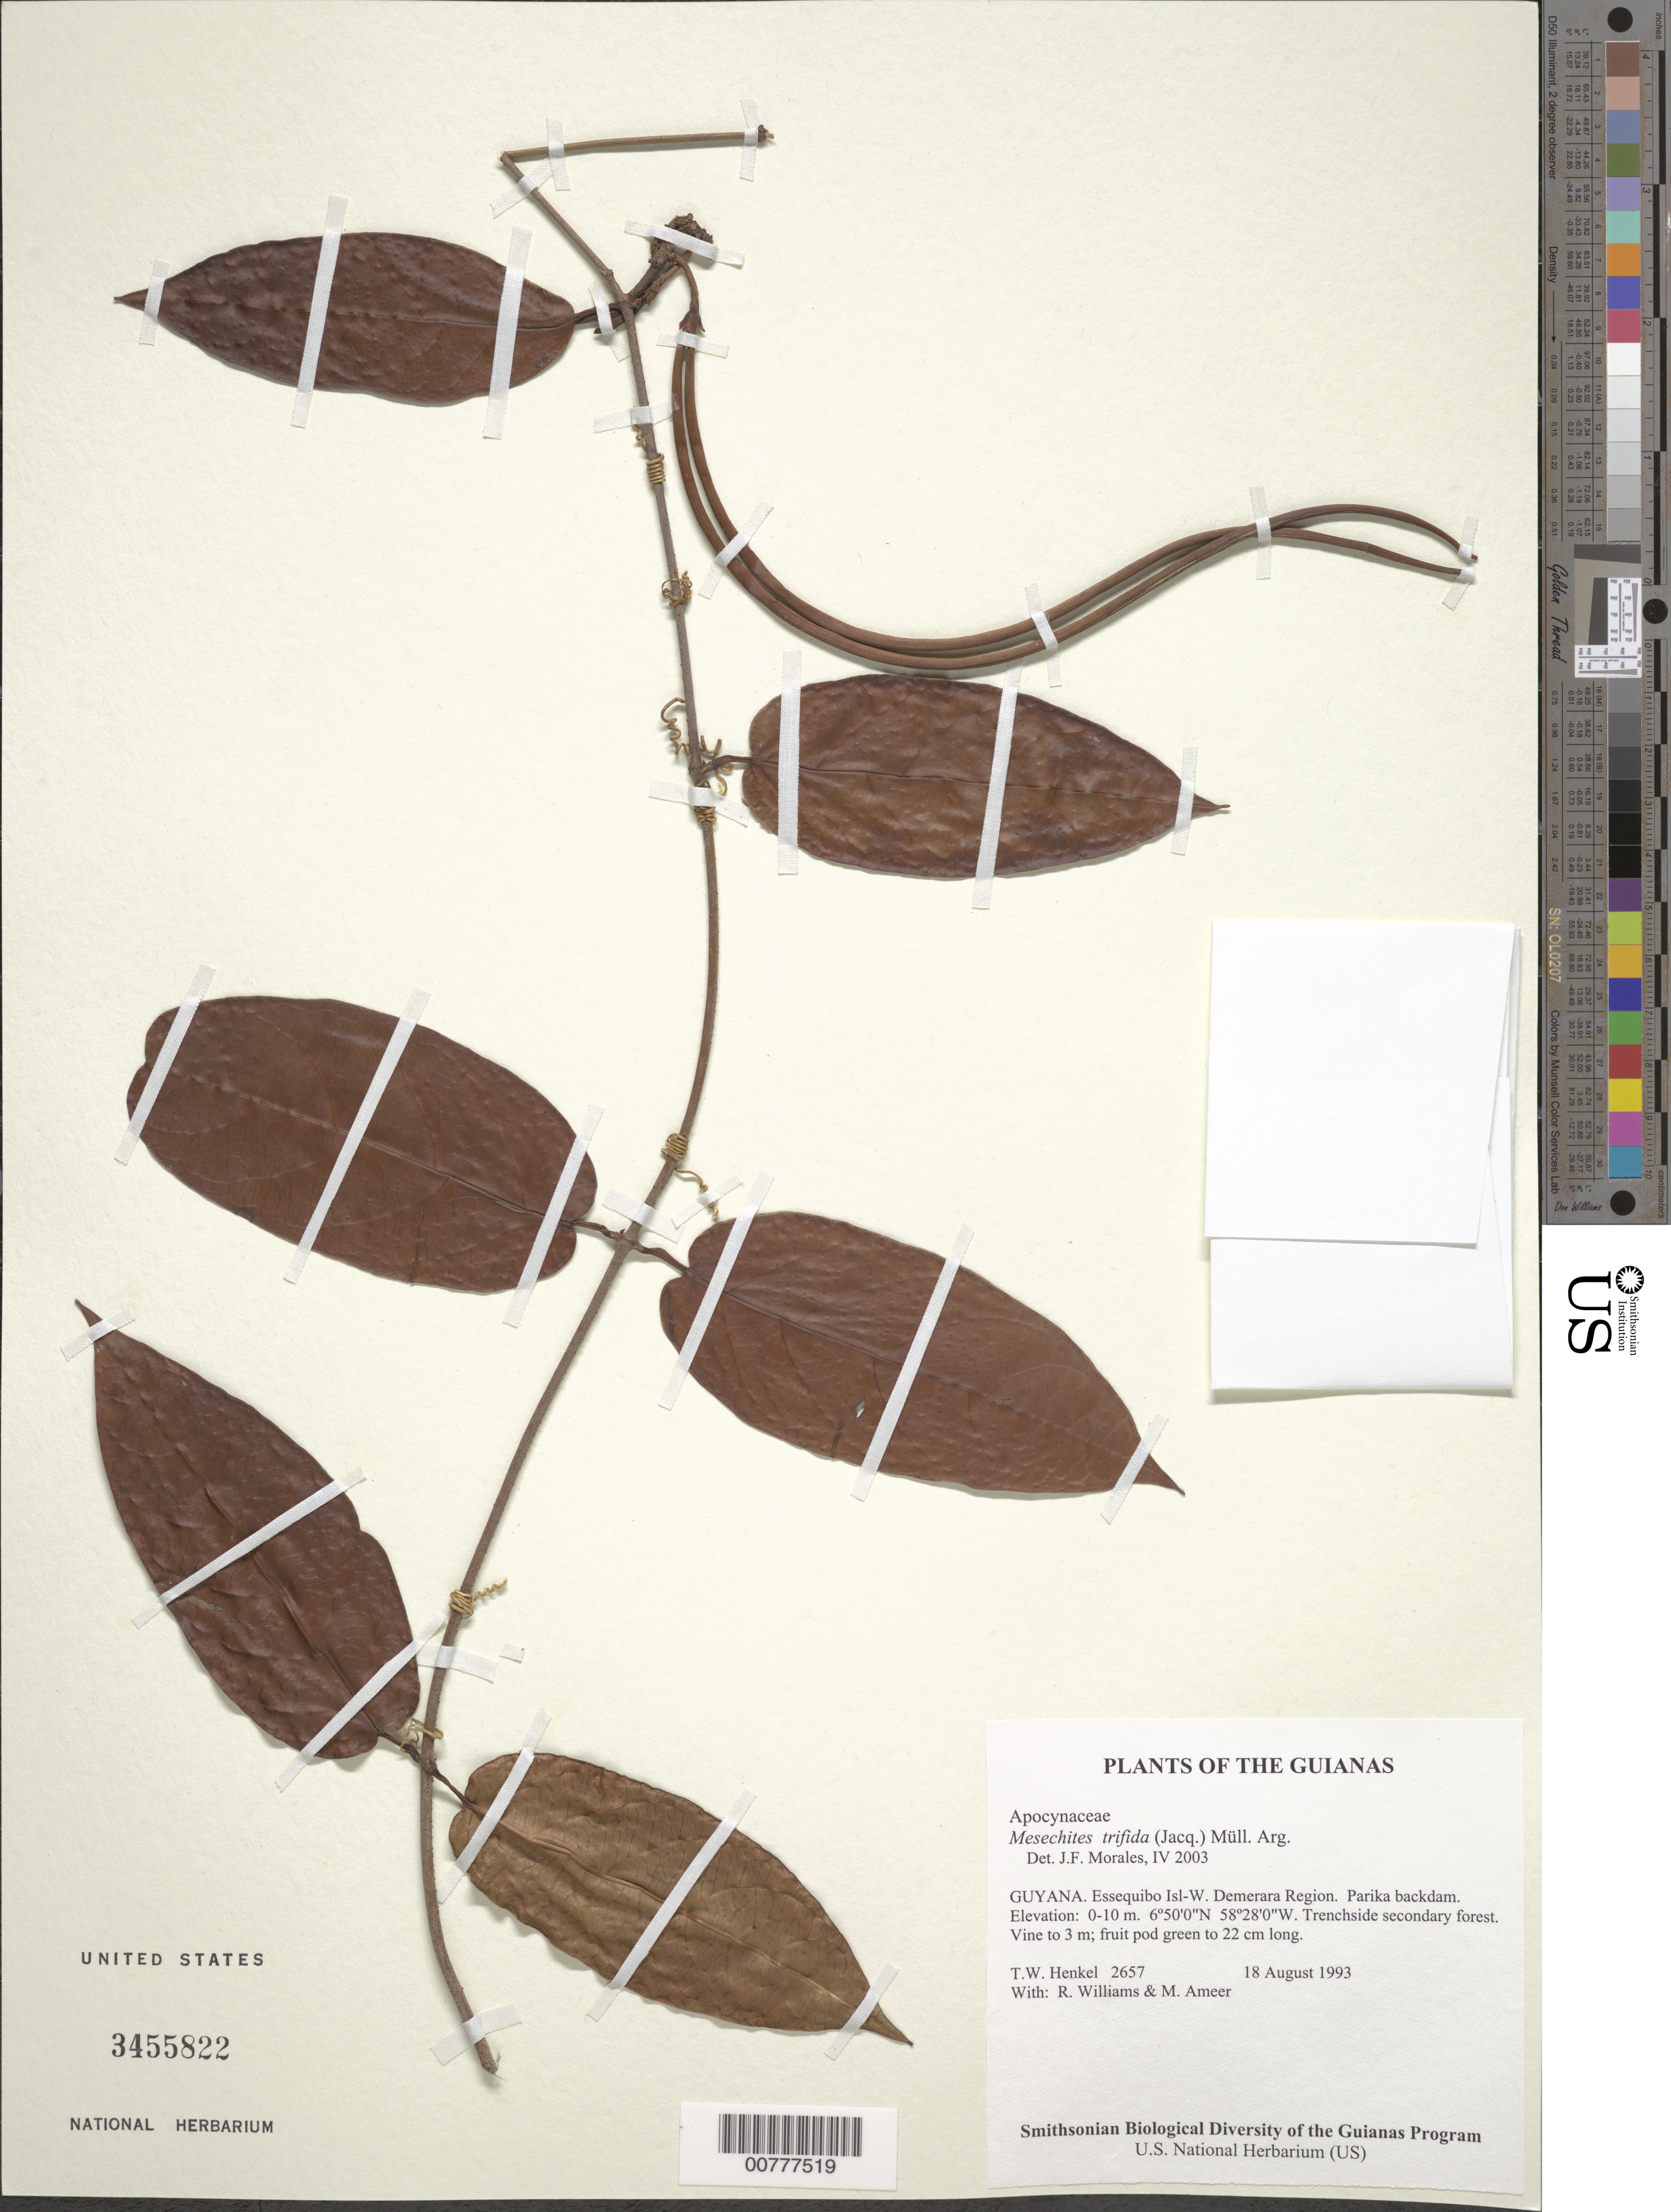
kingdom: Plantae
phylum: Tracheophyta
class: Magnoliopsida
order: Gentianales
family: Apocynaceae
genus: Mesechites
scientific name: Mesechites trifidus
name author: (Jacq.) Müll. Arg.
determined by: Morales, J. F.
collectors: T. Henkel, R. Williams & M. Ameer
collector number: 2657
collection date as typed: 18 August 1993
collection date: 1993-08-18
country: Guyana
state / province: Essequibo Isl-W. Demerara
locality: Parika backdam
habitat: Trenchside secondary forest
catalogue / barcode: US 3455822